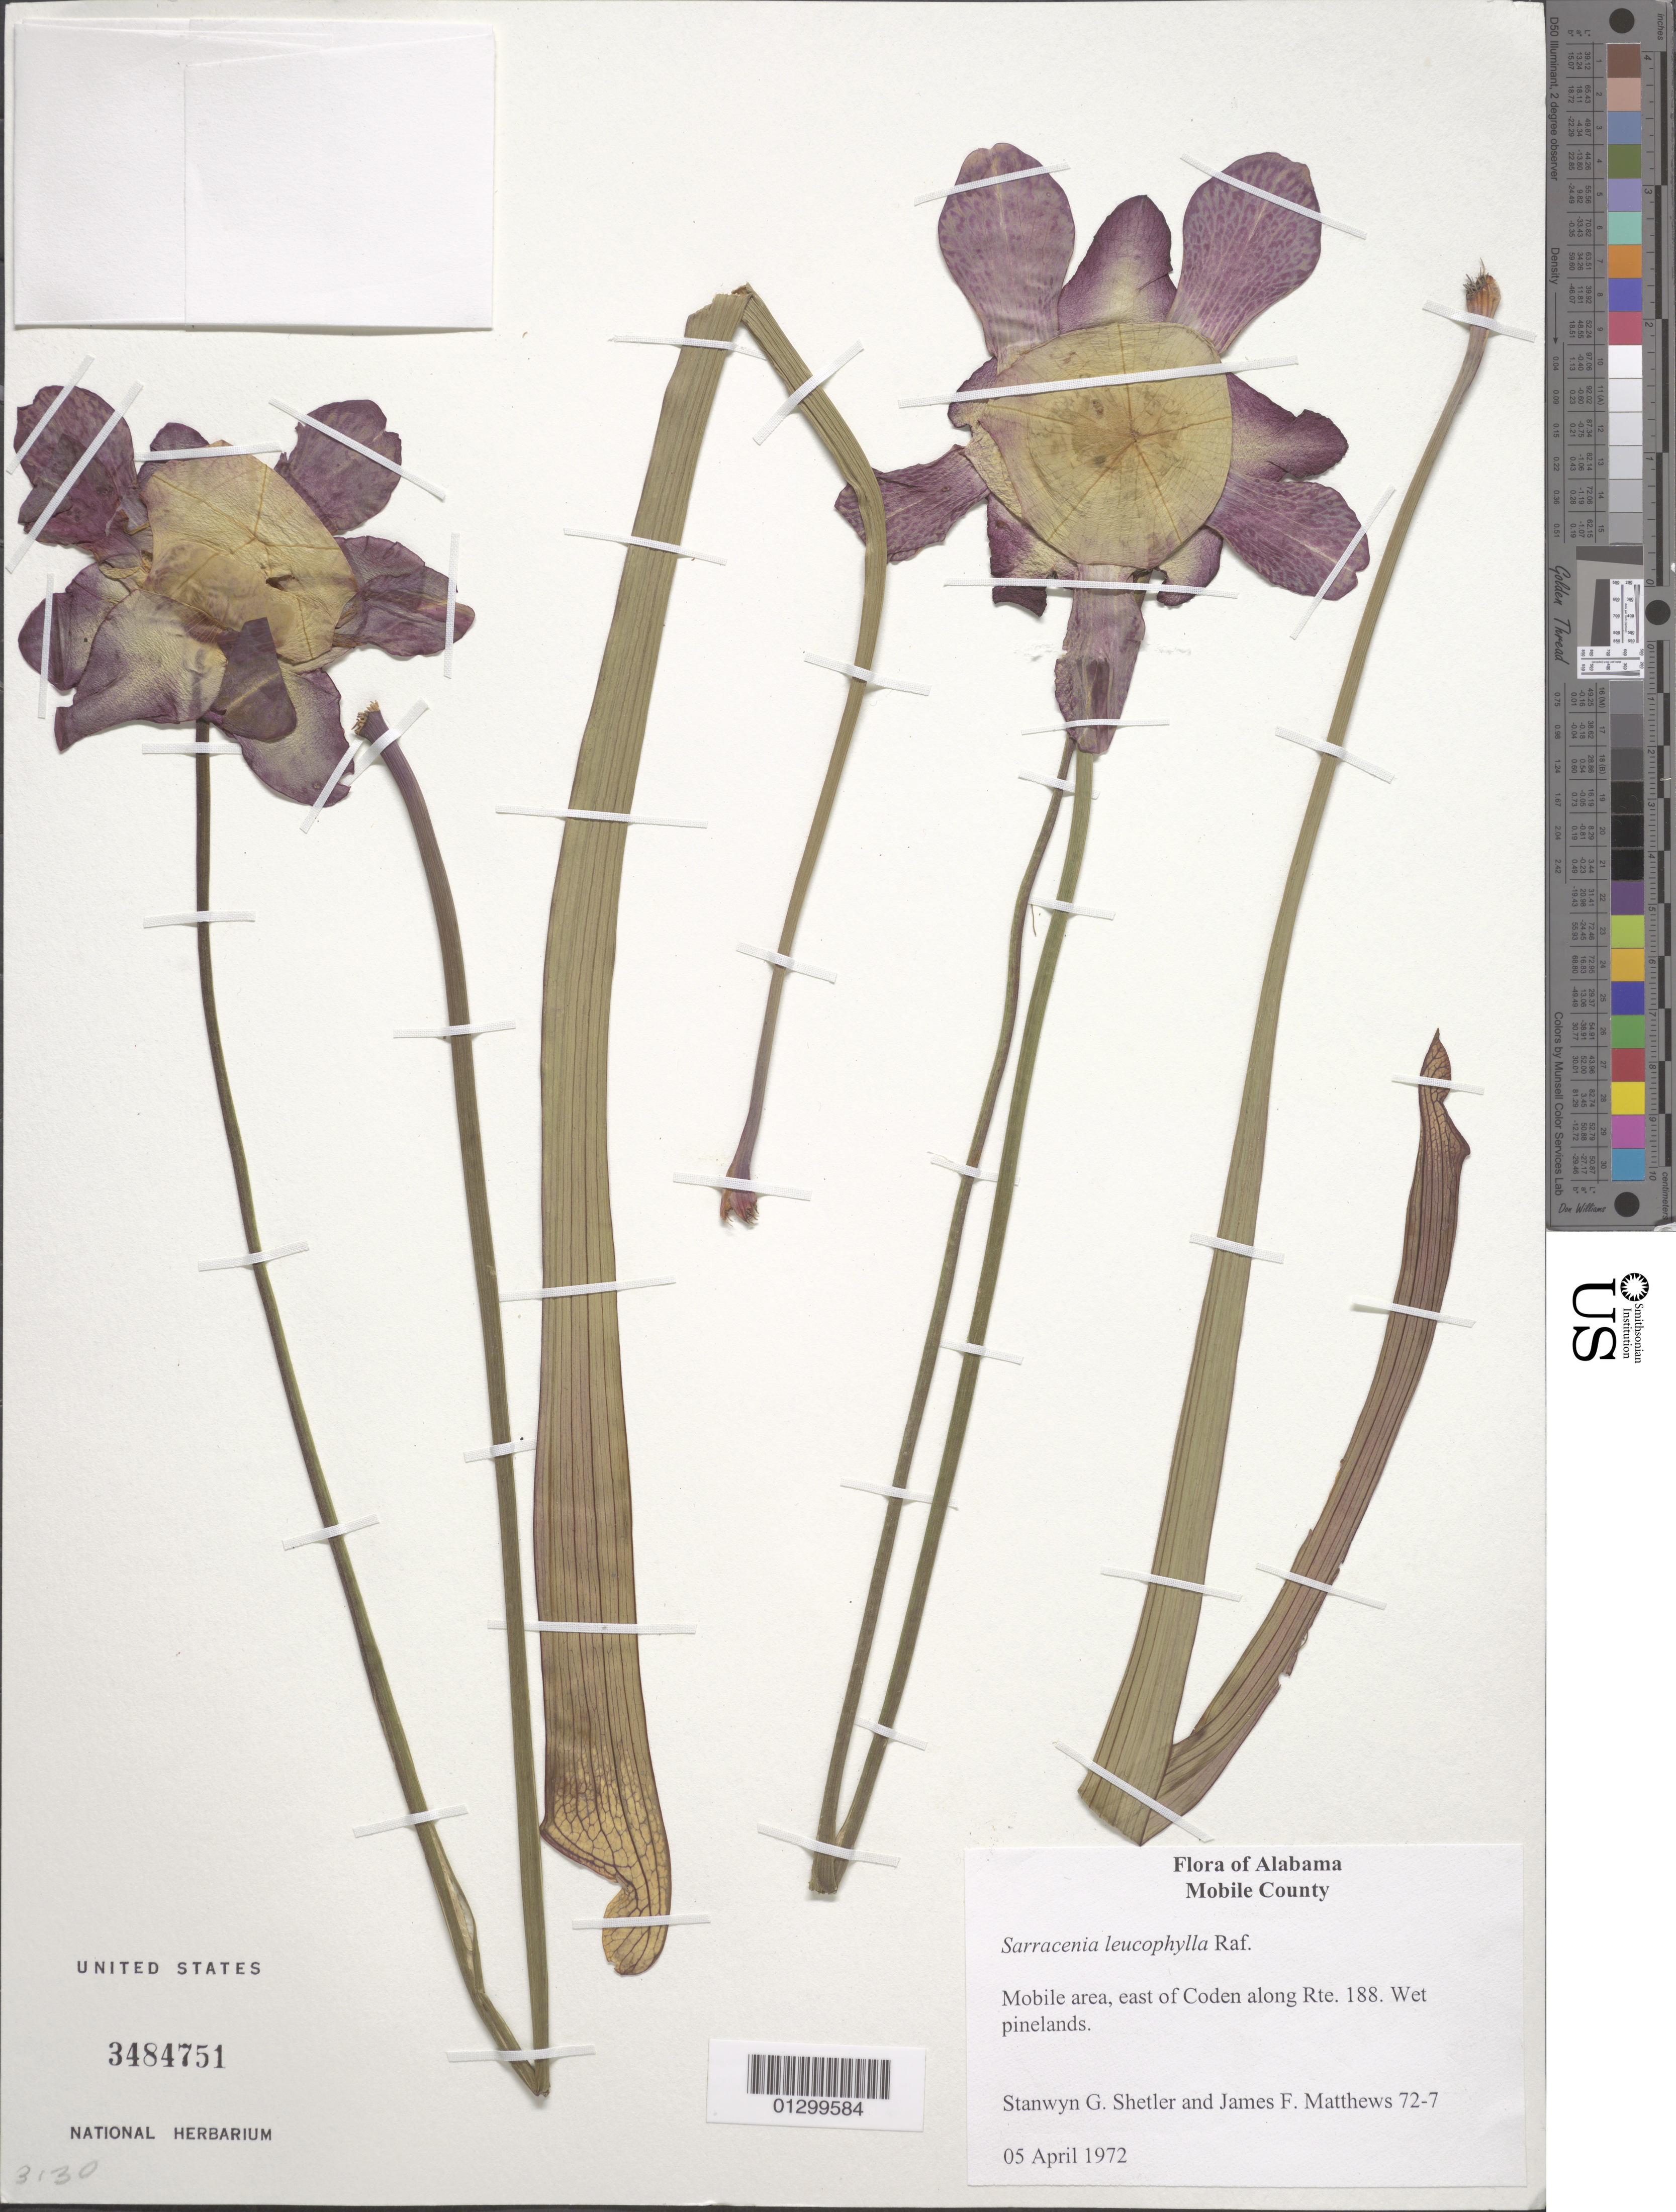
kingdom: Plantae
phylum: Tracheophyta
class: Magnoliopsida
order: Ericales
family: Sarraceniaceae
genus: Sarracenia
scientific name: Sarracenia leucophylla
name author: Raf.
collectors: S. Shetler & J. F. Matthews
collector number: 72-7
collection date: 1972-04-05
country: United States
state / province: Alabama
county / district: Mobile County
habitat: Wet pinelands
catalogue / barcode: US 3484751